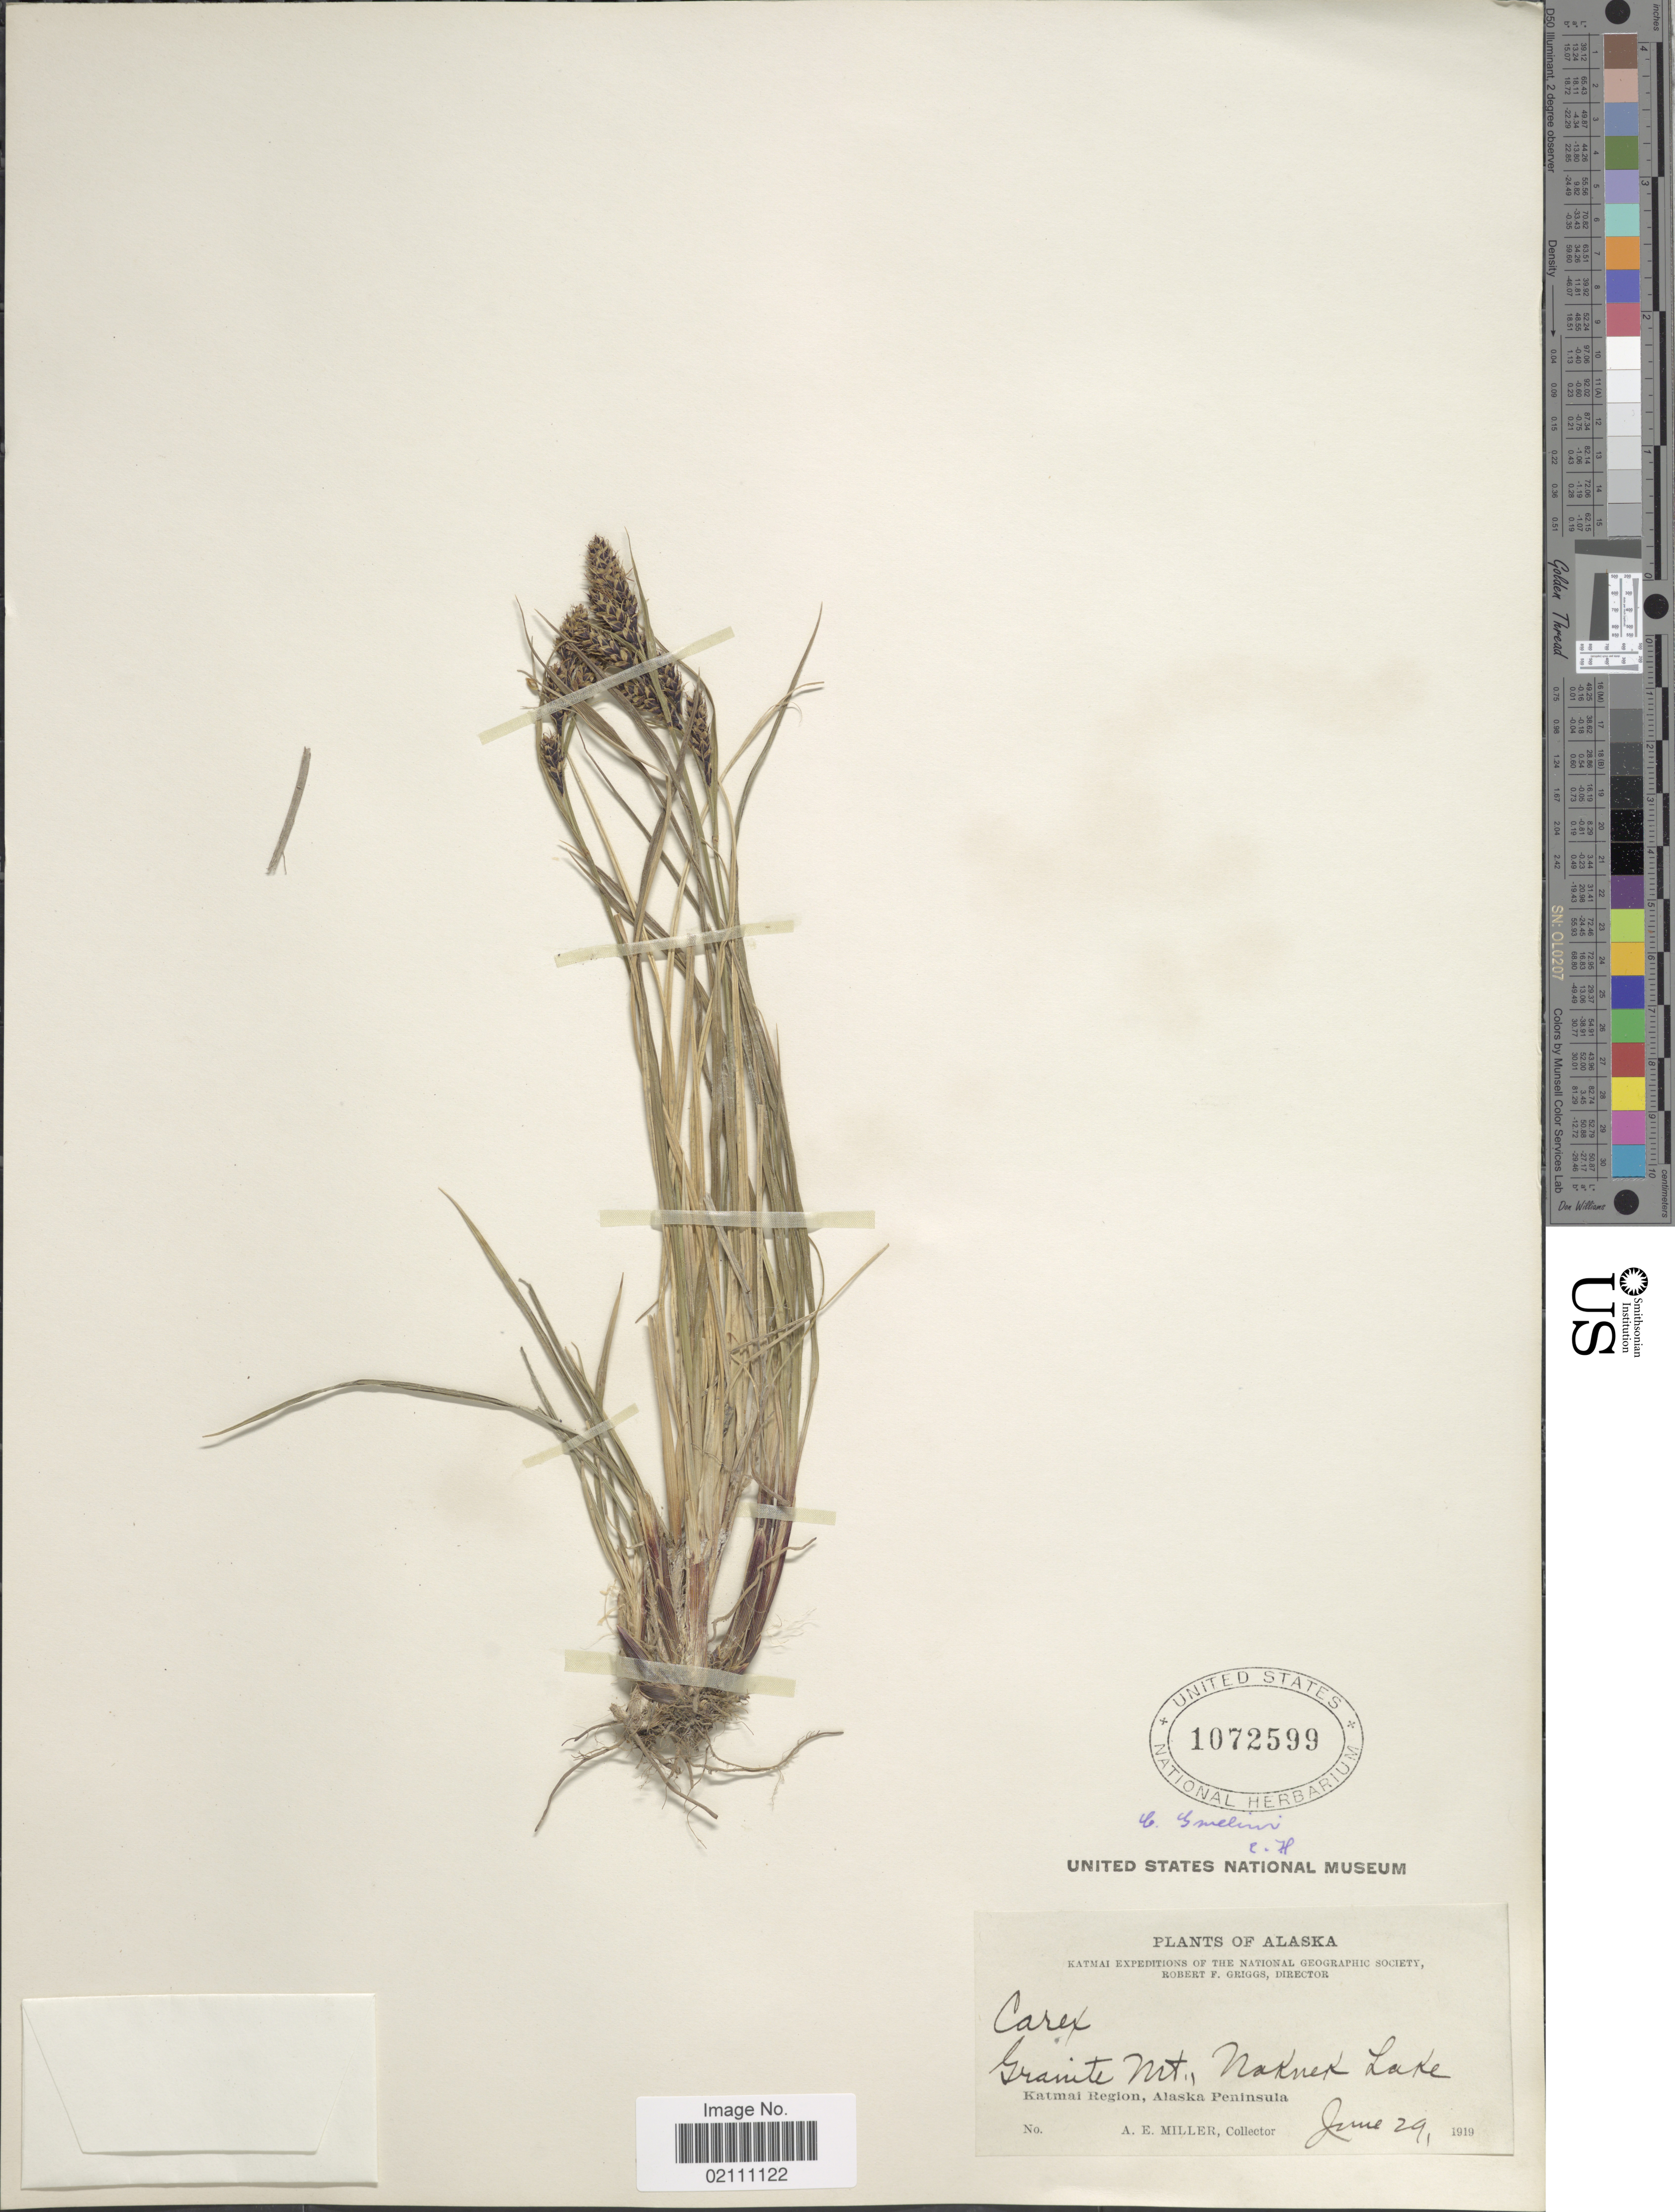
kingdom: Plantae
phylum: Tracheophyta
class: Liliopsida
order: Poales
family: Cyperaceae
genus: Carex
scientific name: Carex gmelinii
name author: Hook. & Arn.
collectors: A. E. Miller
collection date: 1919-06-29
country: United States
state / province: Alaska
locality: Granite Mt., Naknek Lake, Katmal Region, Alaska Peninsula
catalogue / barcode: US 1072599